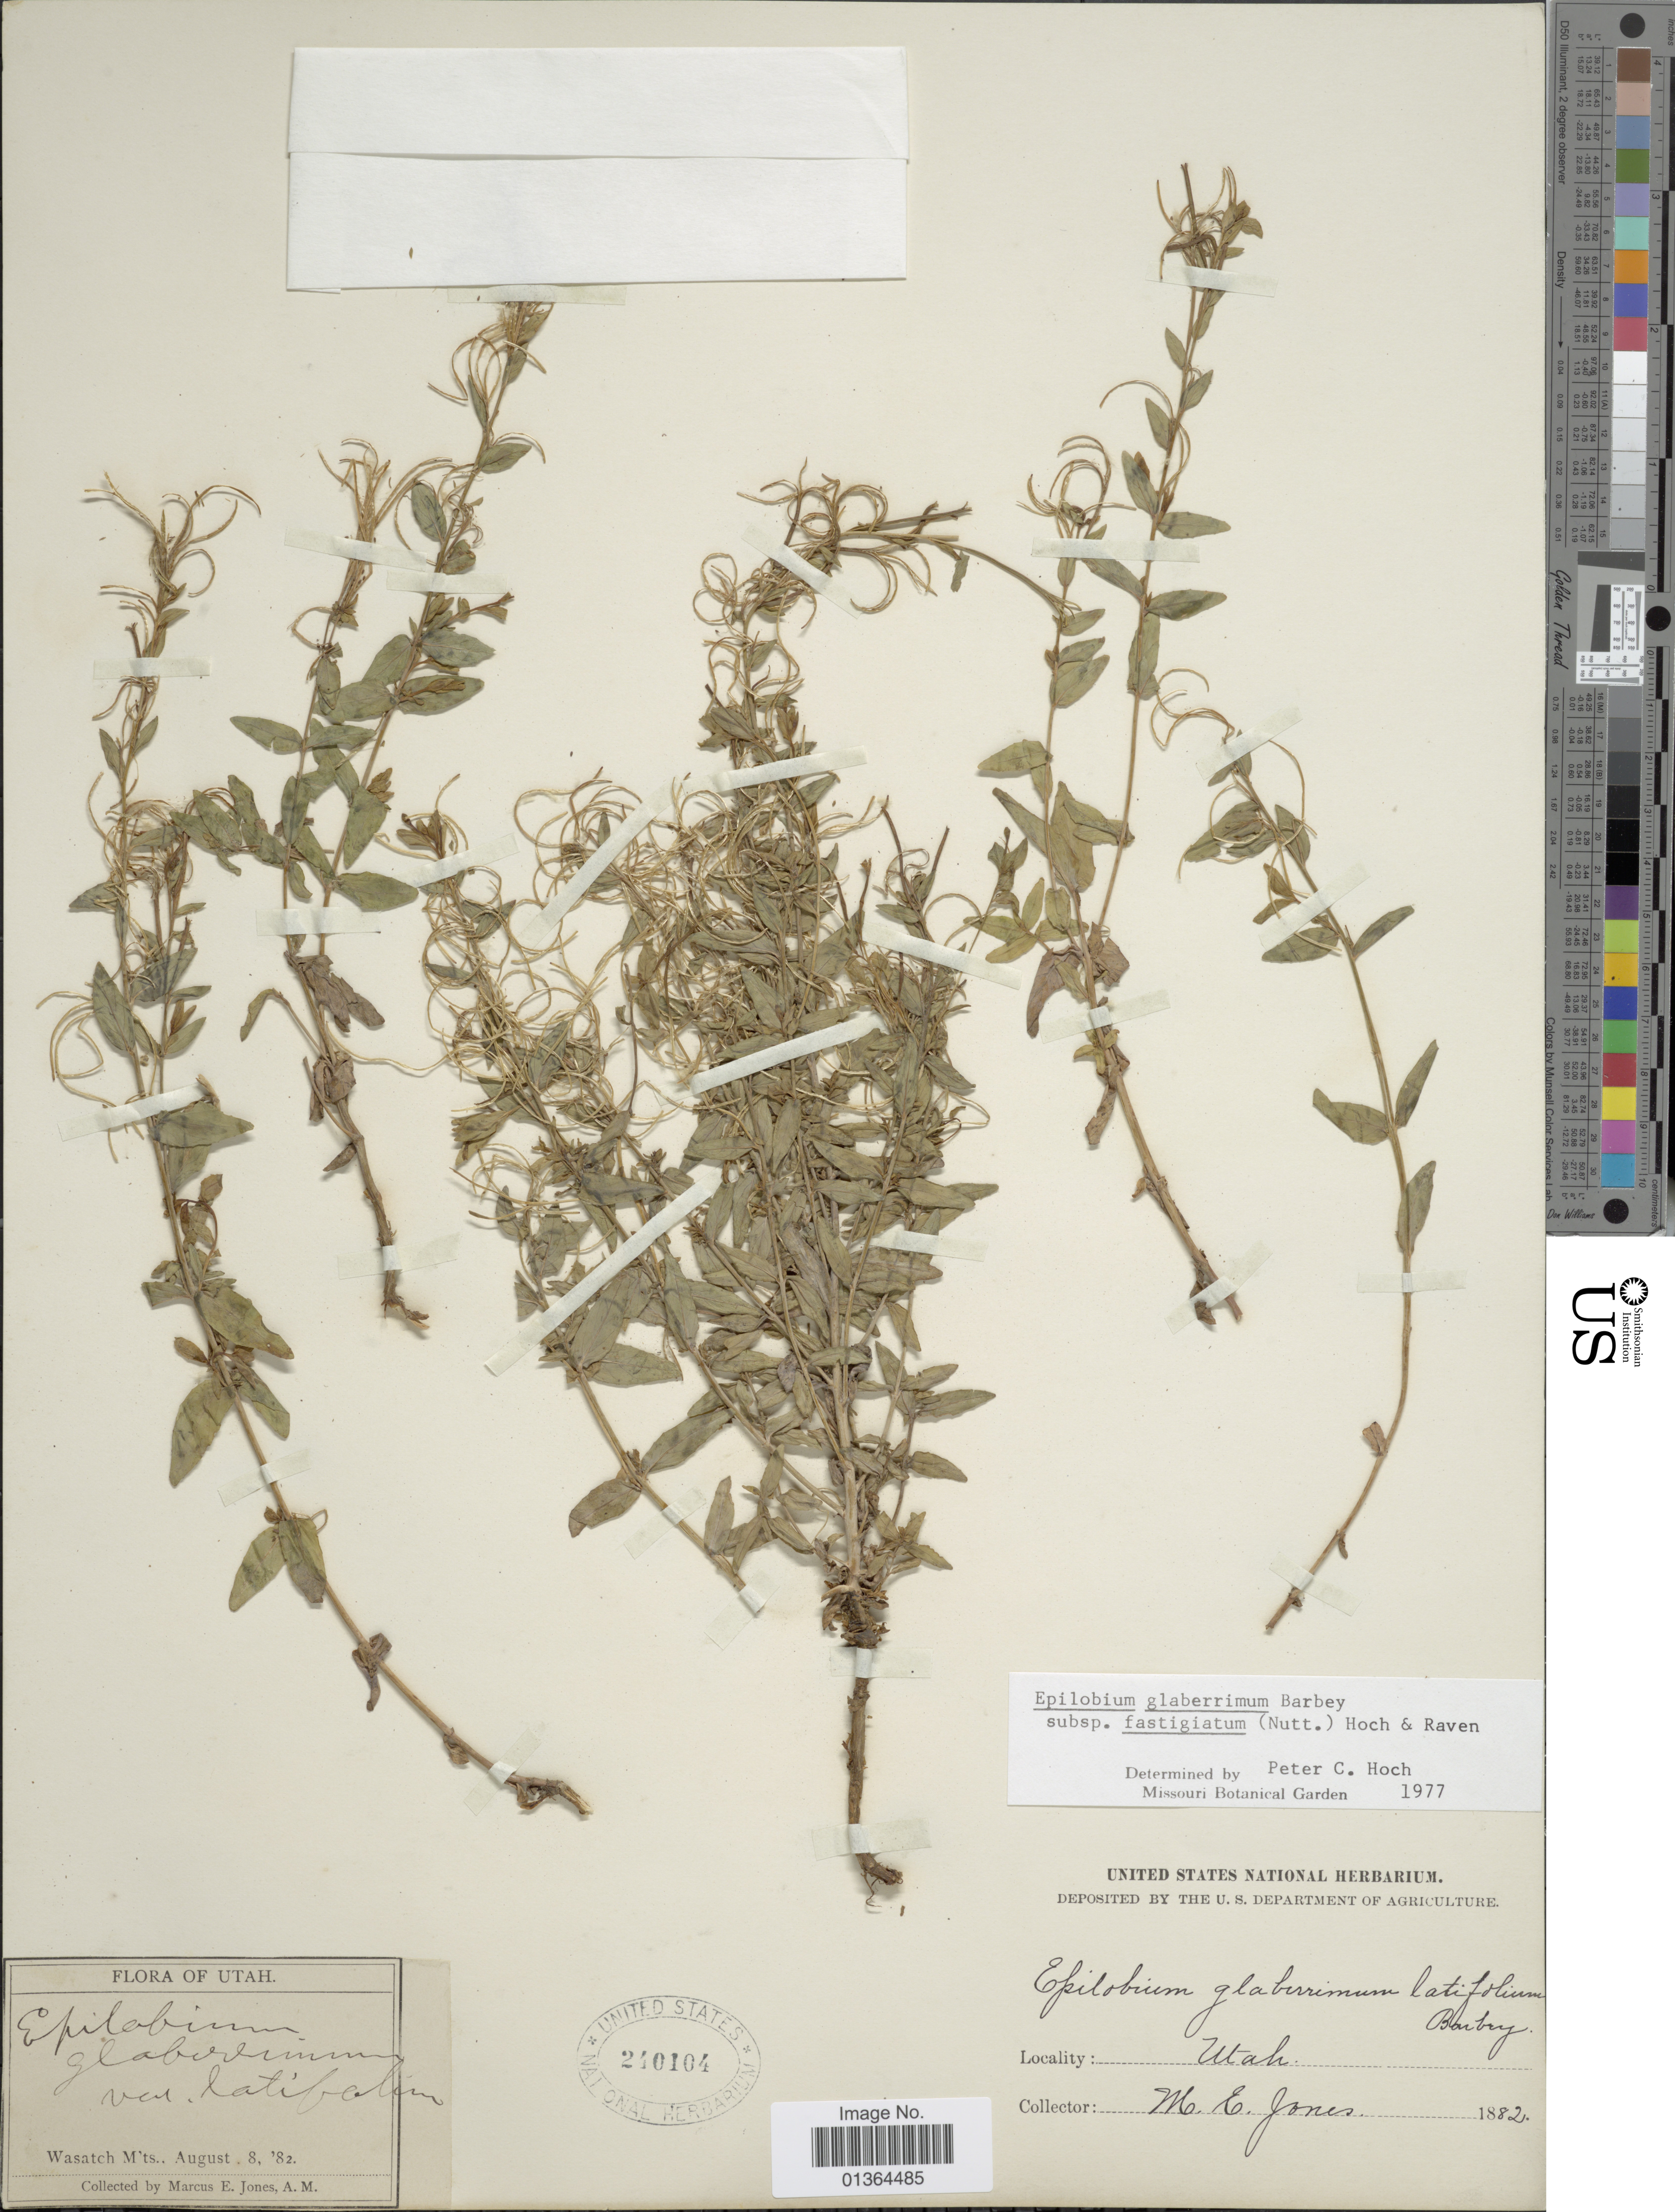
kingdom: Plantae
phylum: Tracheophyta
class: Magnoliopsida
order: Myrtales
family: Onagraceae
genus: Epilobium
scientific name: Epilobium glaberrimum subsp. fastigiatum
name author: (Nutt.) Hoch & P.H. Raven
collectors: M. E. Jones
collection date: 1882-08-08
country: United States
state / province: Utah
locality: Wasatch M'ts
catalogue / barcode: US 240104